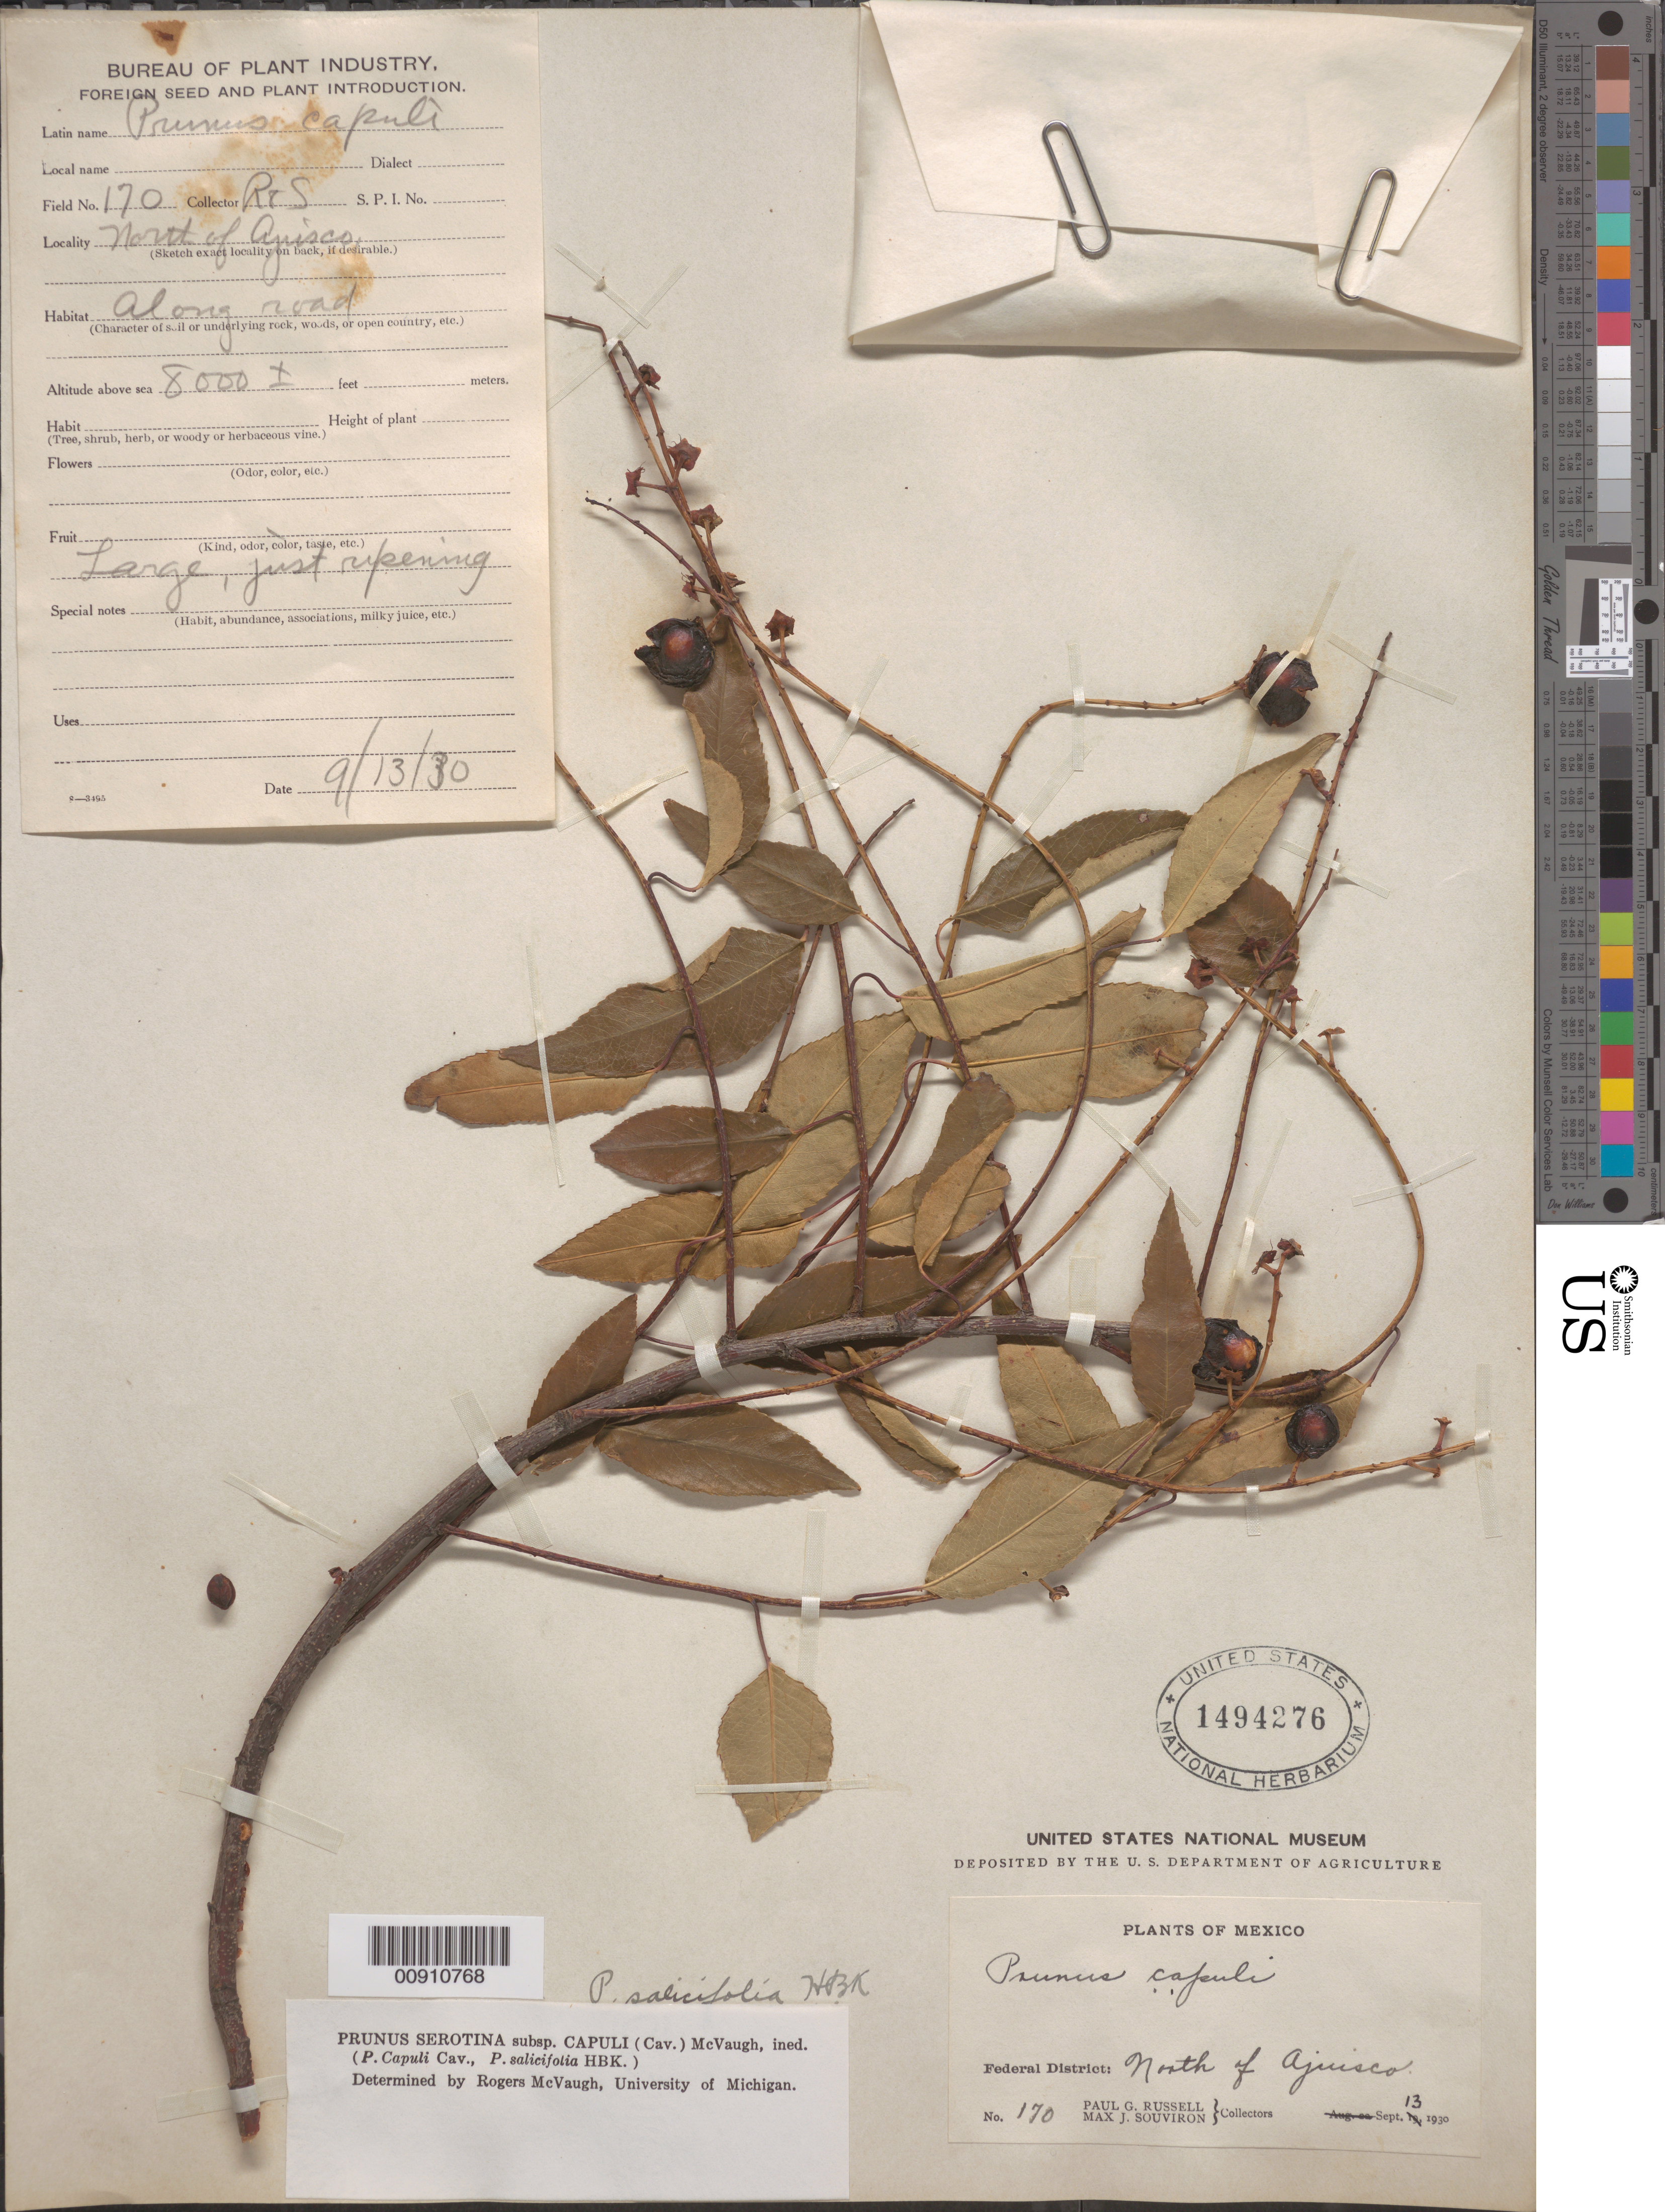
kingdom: Plantae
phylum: Tracheophyta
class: Magnoliopsida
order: Rosales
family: Rosaceae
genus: Prunus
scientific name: Prunus serotina var. salicifolia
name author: (Kunth) Koehne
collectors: P. G. Russell & M. J. Souviron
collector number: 170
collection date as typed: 13 Sep 1930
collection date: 1930-09-13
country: Mexico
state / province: Distrito Federal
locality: Federal District: North of Ajusco.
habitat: Along road.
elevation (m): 2438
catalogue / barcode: US 1494276